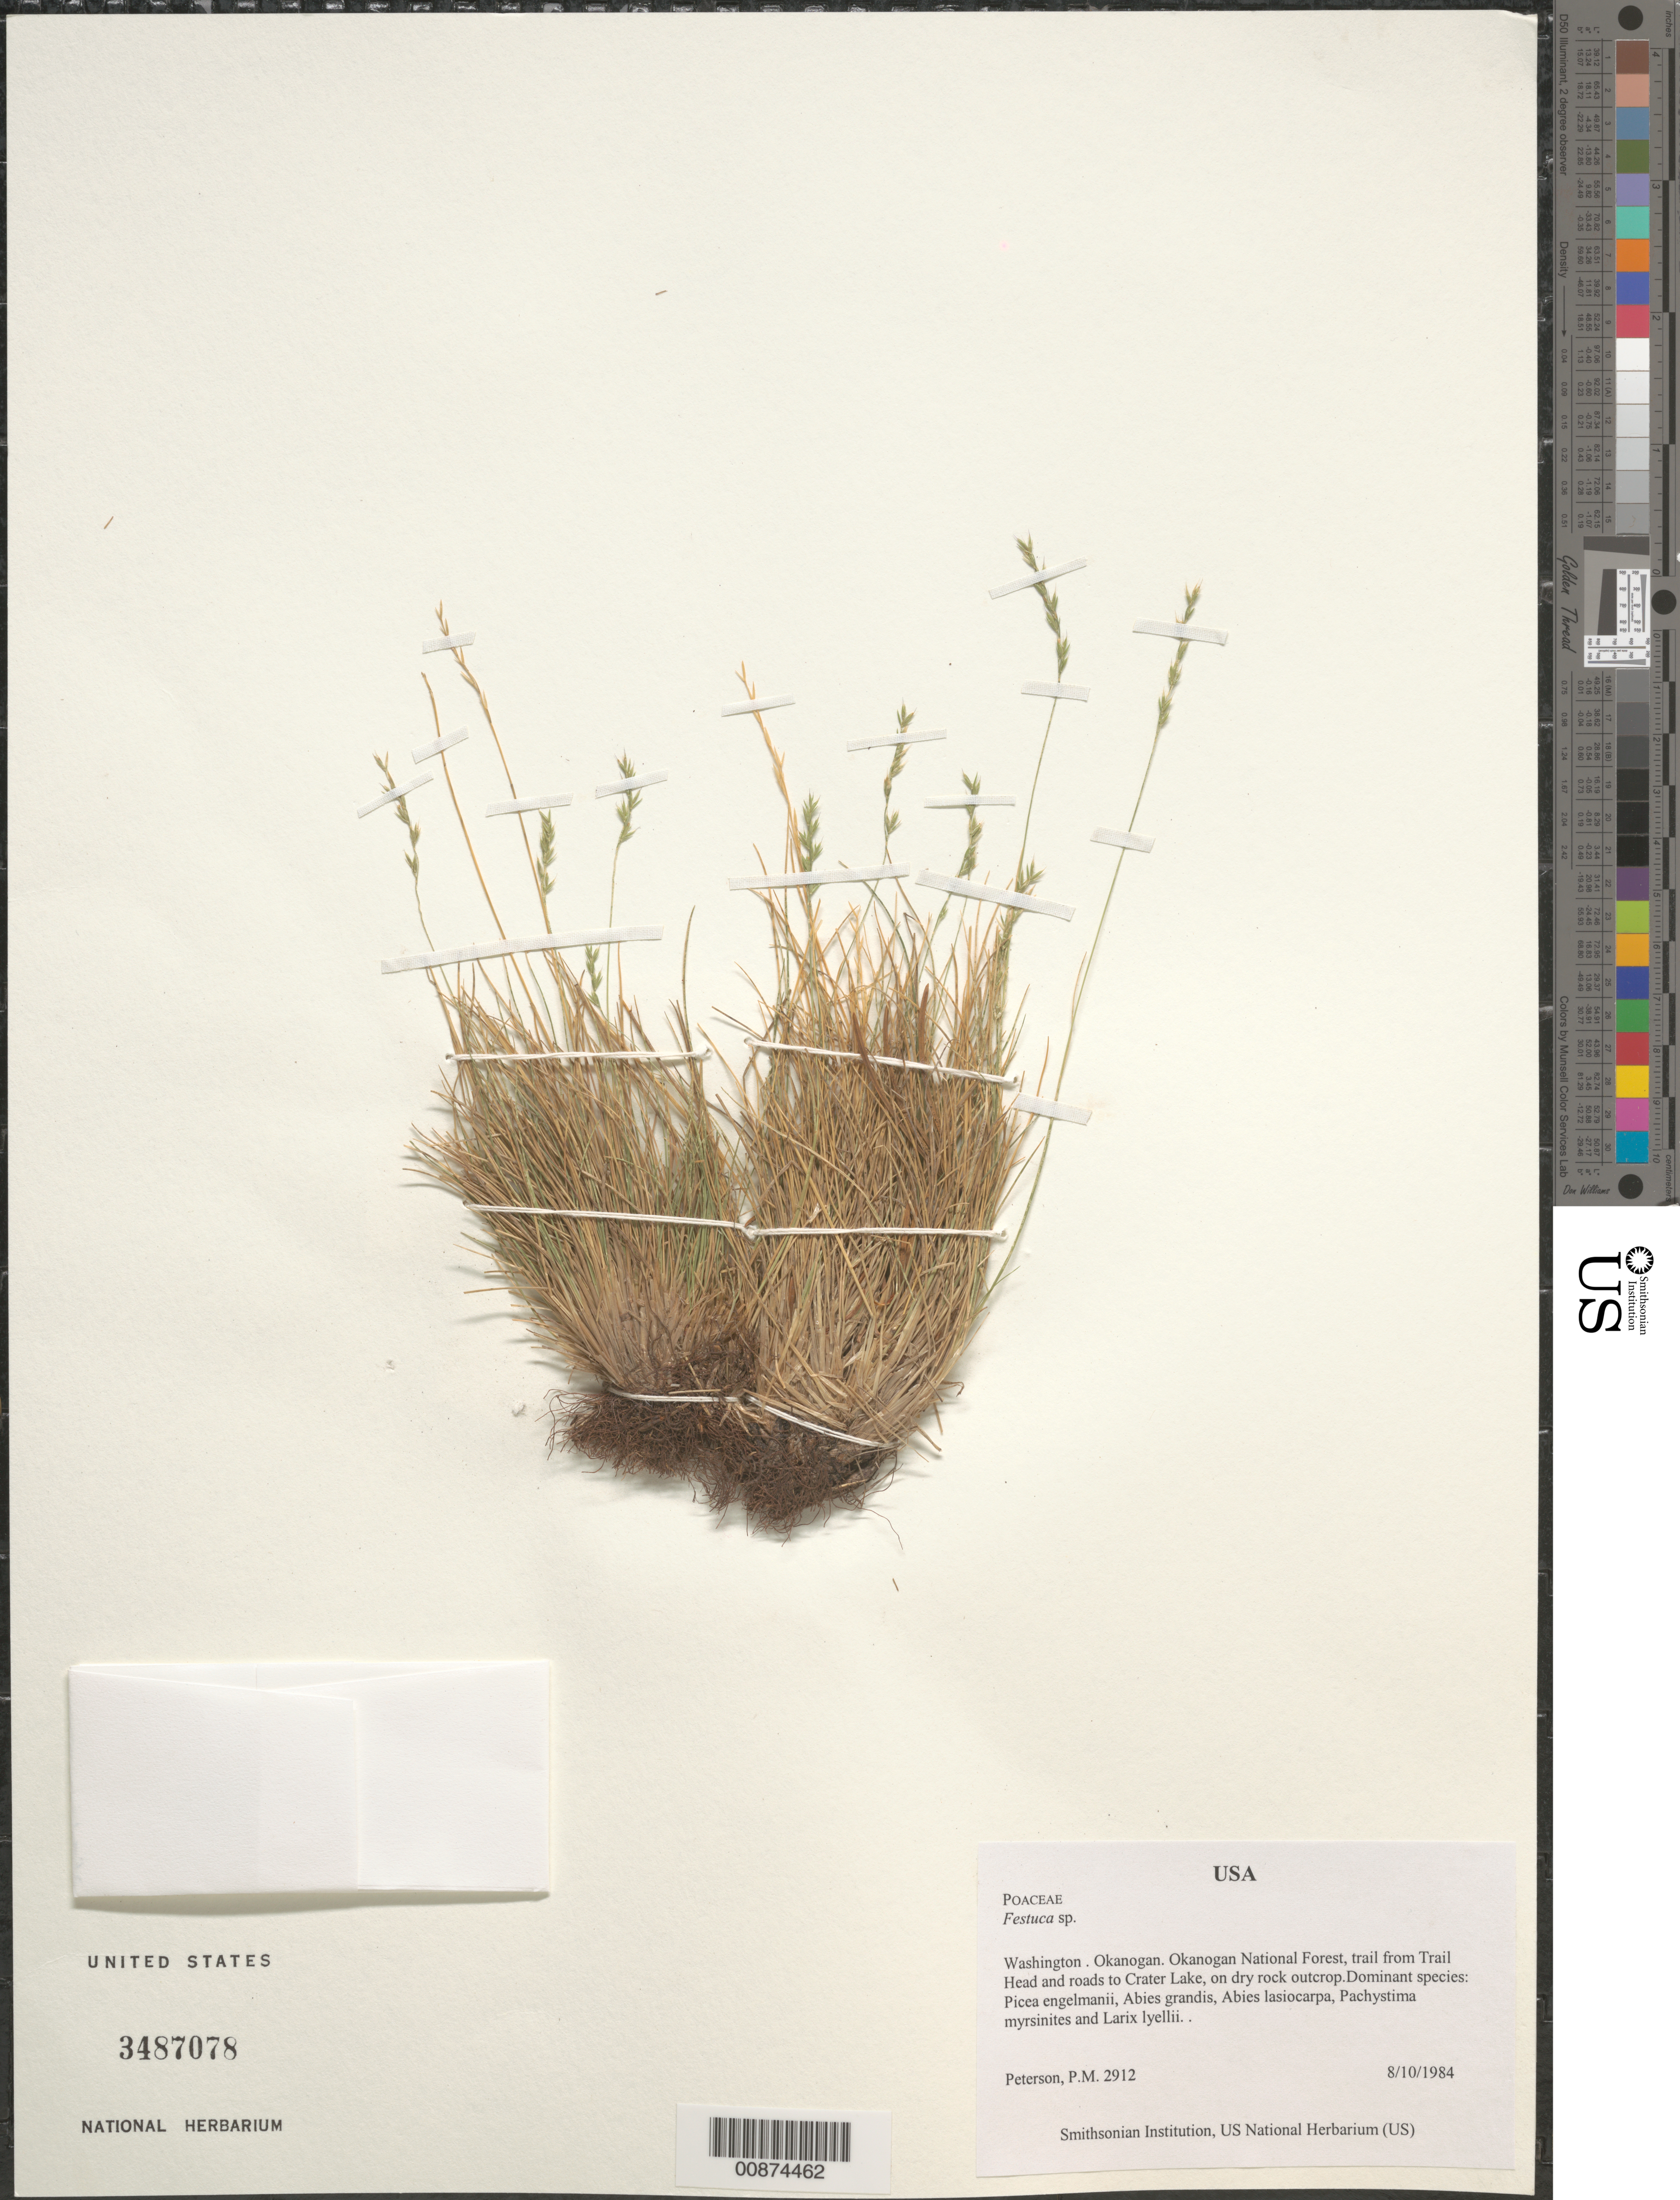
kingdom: Plantae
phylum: Tracheophyta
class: Liliopsida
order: Poales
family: Poaceae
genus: Festuca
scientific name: Festuca sp.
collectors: P. M. Peterson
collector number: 02912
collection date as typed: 10 Aug 1984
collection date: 1984-08-10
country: United States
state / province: Washington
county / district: Okanogan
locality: Okanogan National Forest, trail from Trail Head and roads to Crater Lake, on dry rock outcrop.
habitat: Dominant species: Picea engelmanii, Abies grandis, Abies lasiocarpa, Pachystima myrsinites and Larix lyellii.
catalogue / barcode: US 3487078